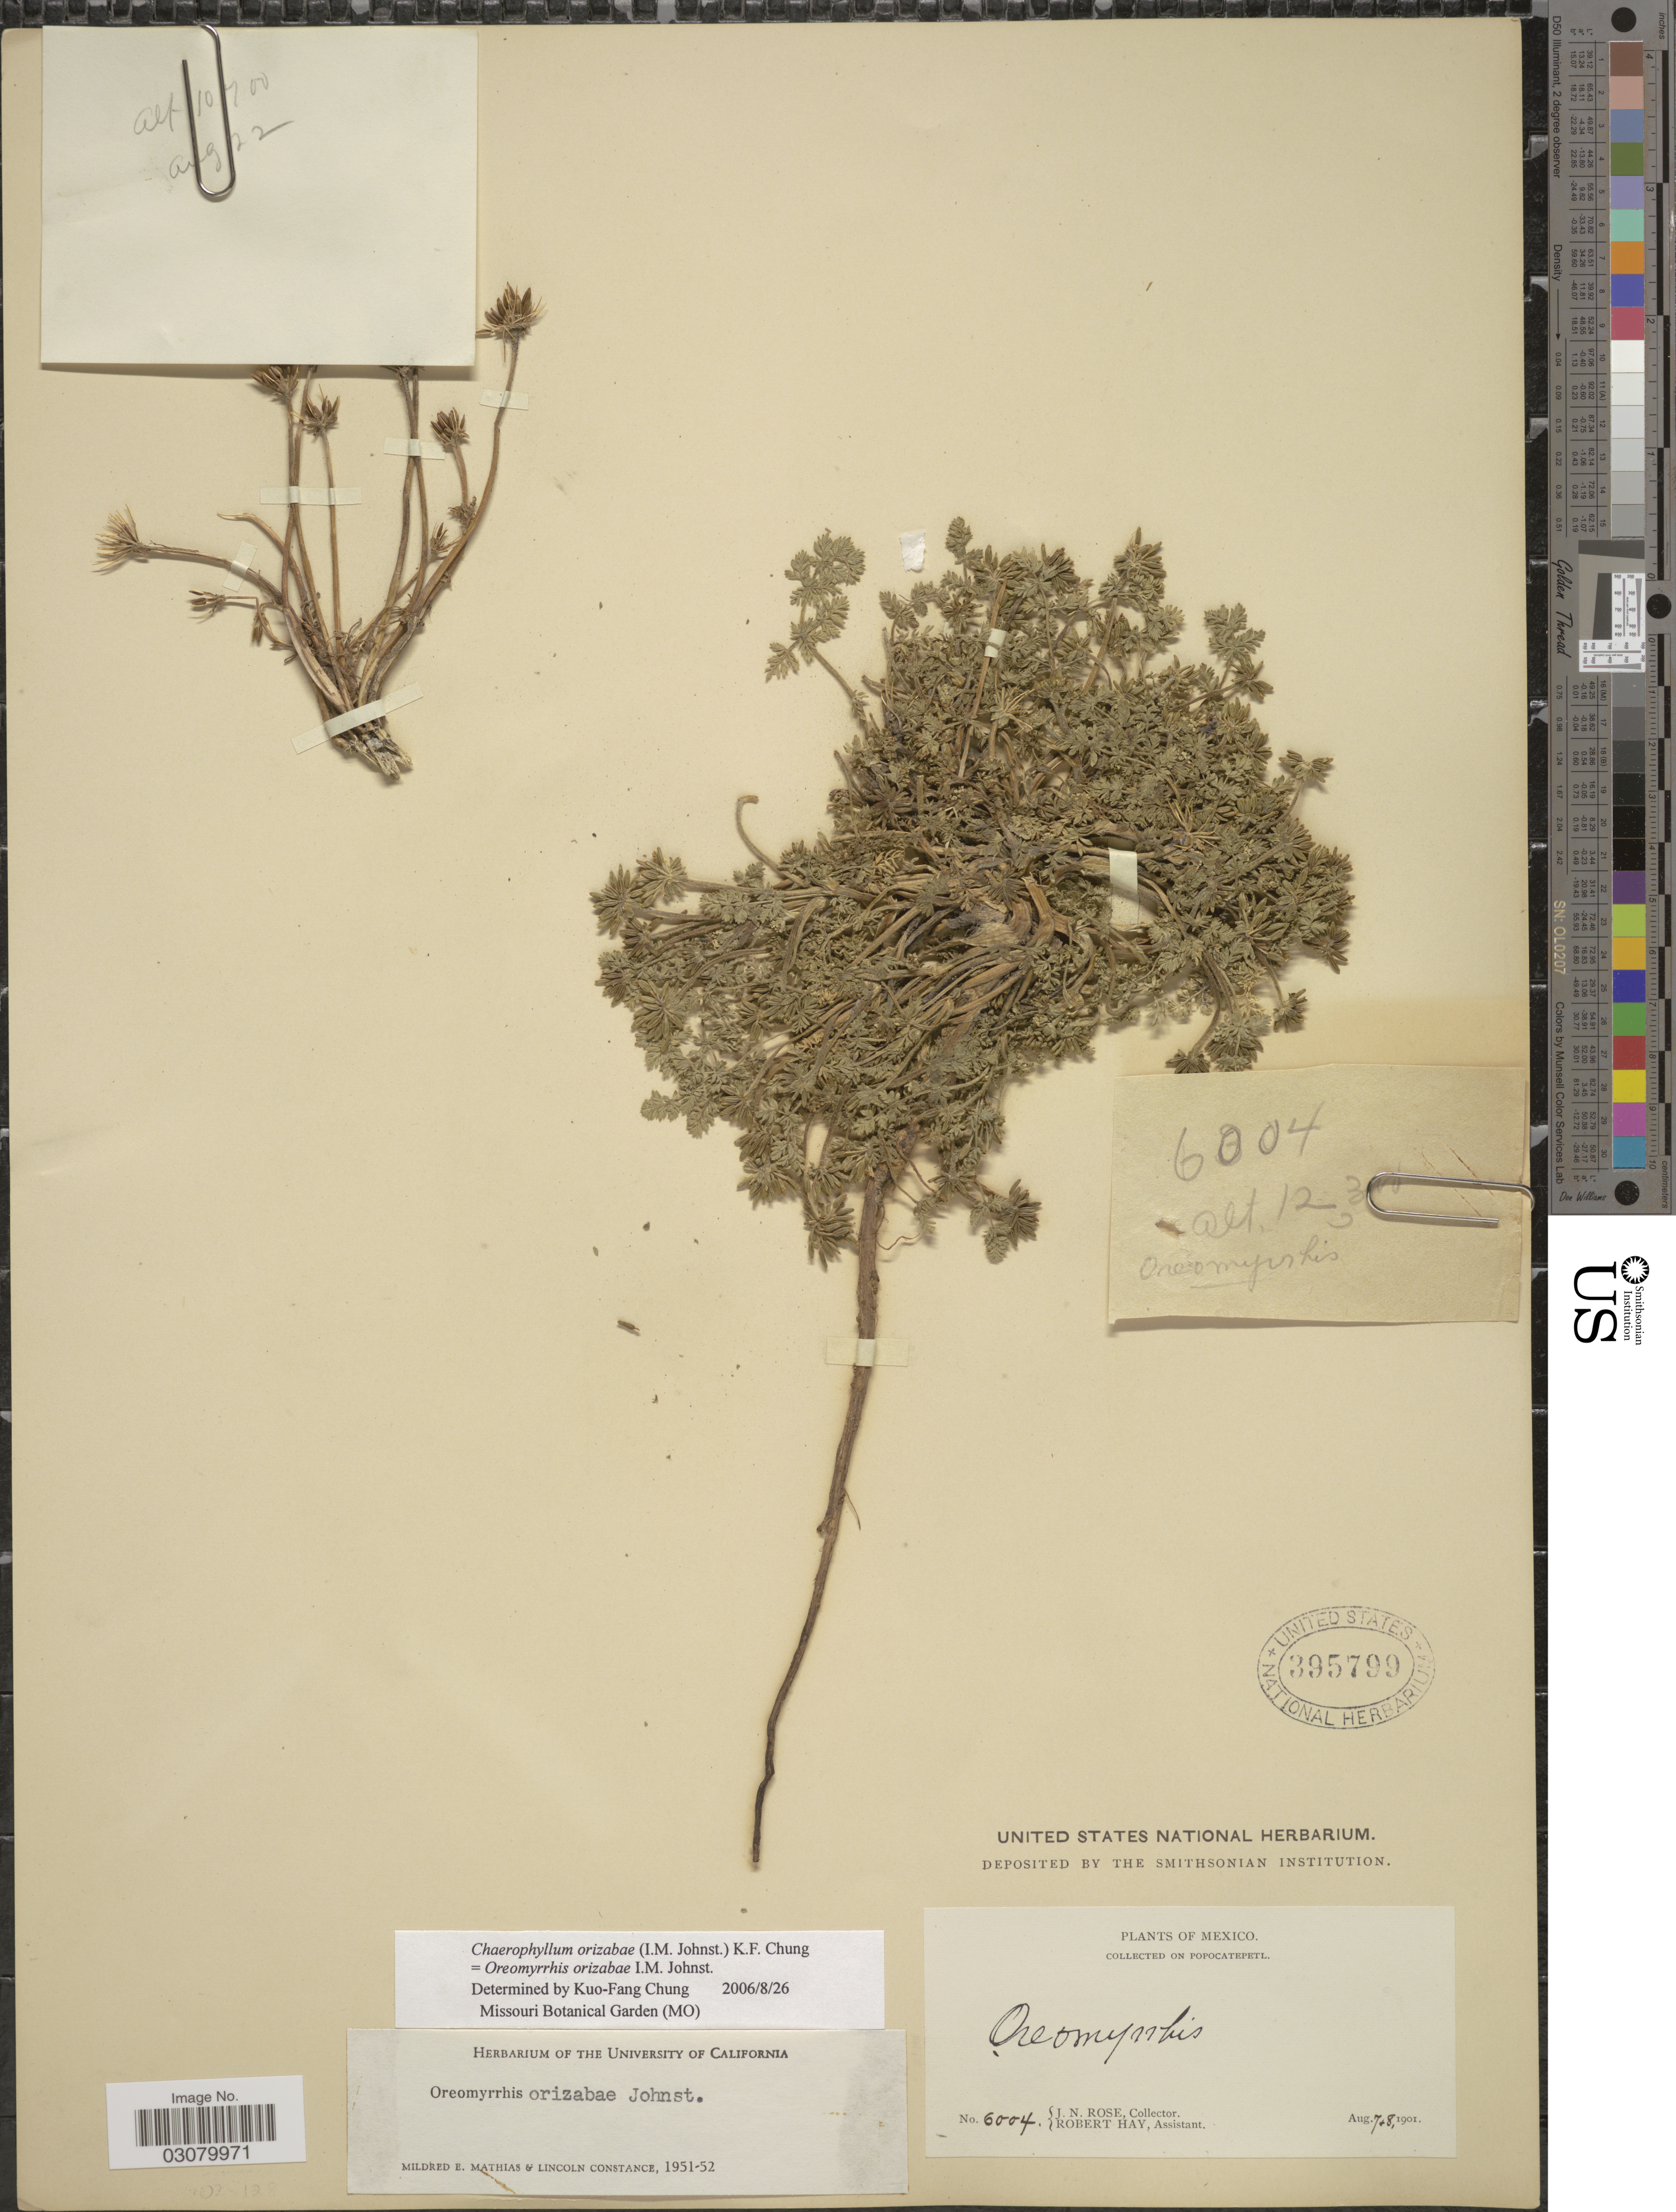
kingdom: Plantae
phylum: Tracheophyta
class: Magnoliopsida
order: Apiales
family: Apiaceae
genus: Oreomyrrhis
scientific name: Oreomyrrhis orizabae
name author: I.M. Johnst.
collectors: J. N. Rose & R. Hay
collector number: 6004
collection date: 1901-08-07/1901-08-08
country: Mexico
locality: On Popocatepetl.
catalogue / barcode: US 395799